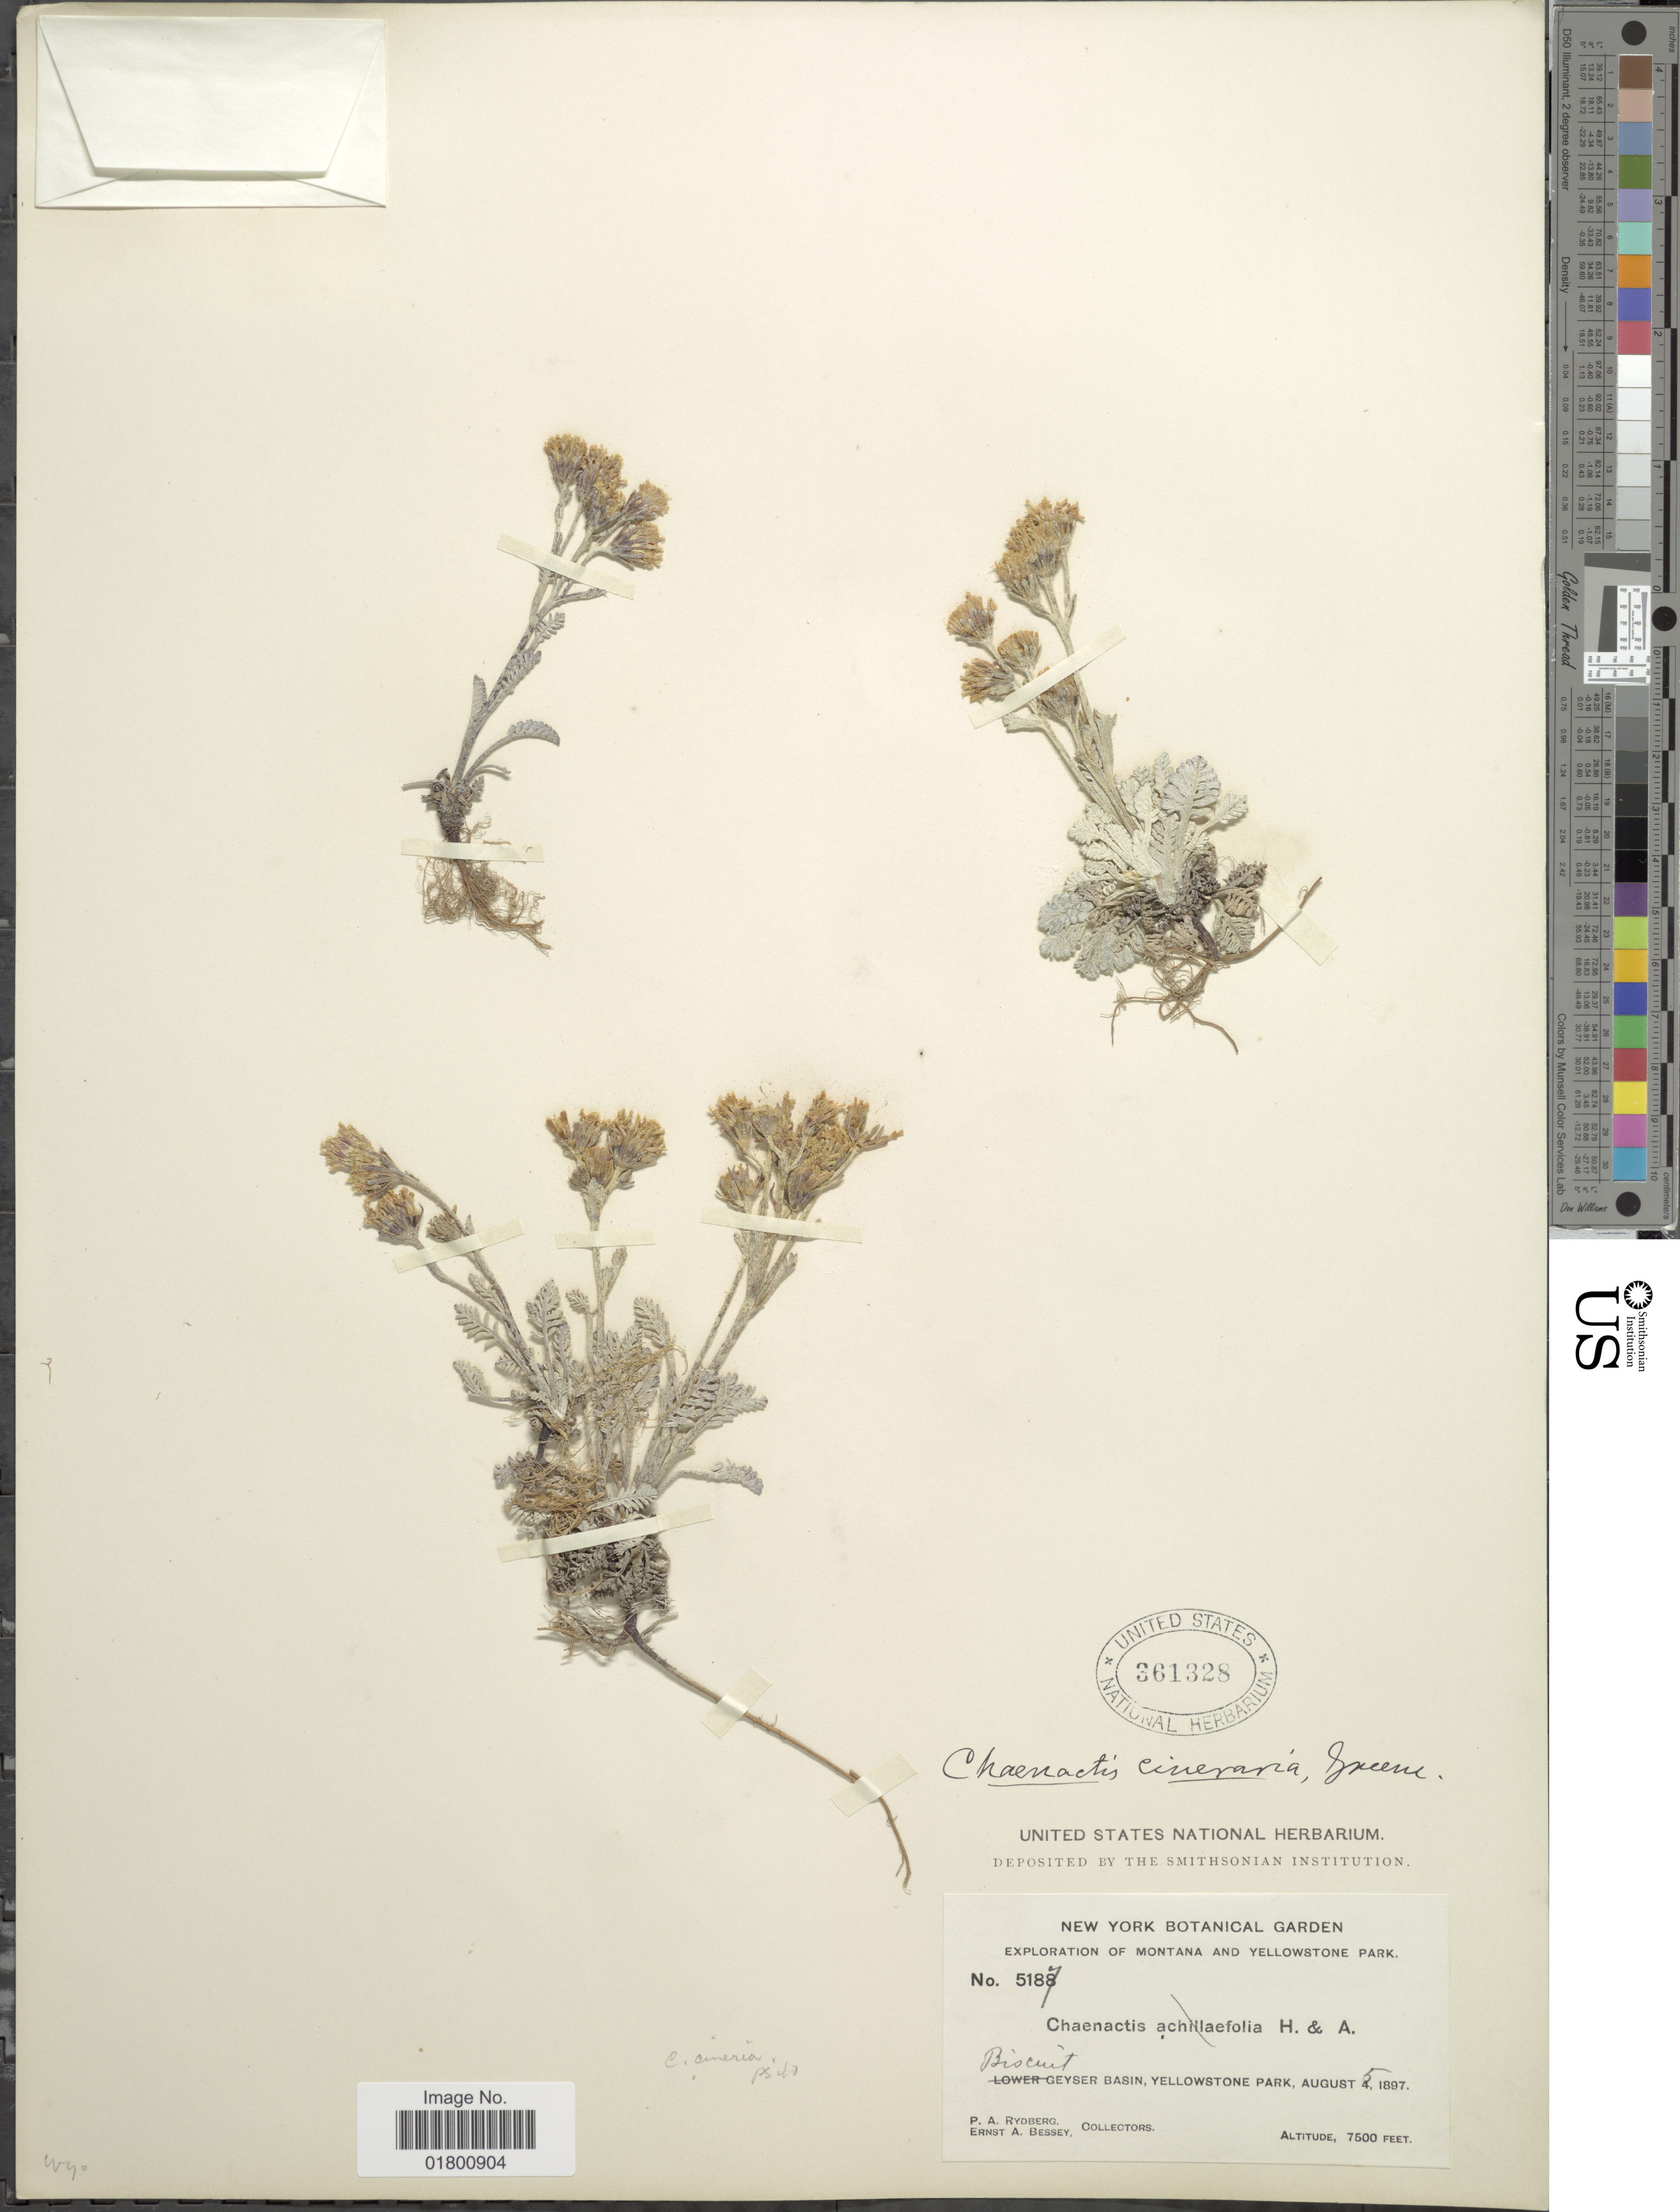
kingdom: Plantae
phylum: Tracheophyta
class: Magnoliopsida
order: Asterales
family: Asteraceae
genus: Chaenactis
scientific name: Chaenactis cinerea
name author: Stockw.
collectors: P. A. Rydberg & E. A. Bessey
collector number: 5187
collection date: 1897-08-05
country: United States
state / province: Montana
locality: Montana and Yellowstone Park, Biscuit Geyser Basin, Yellowstone Park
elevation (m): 2286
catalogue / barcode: US 361328